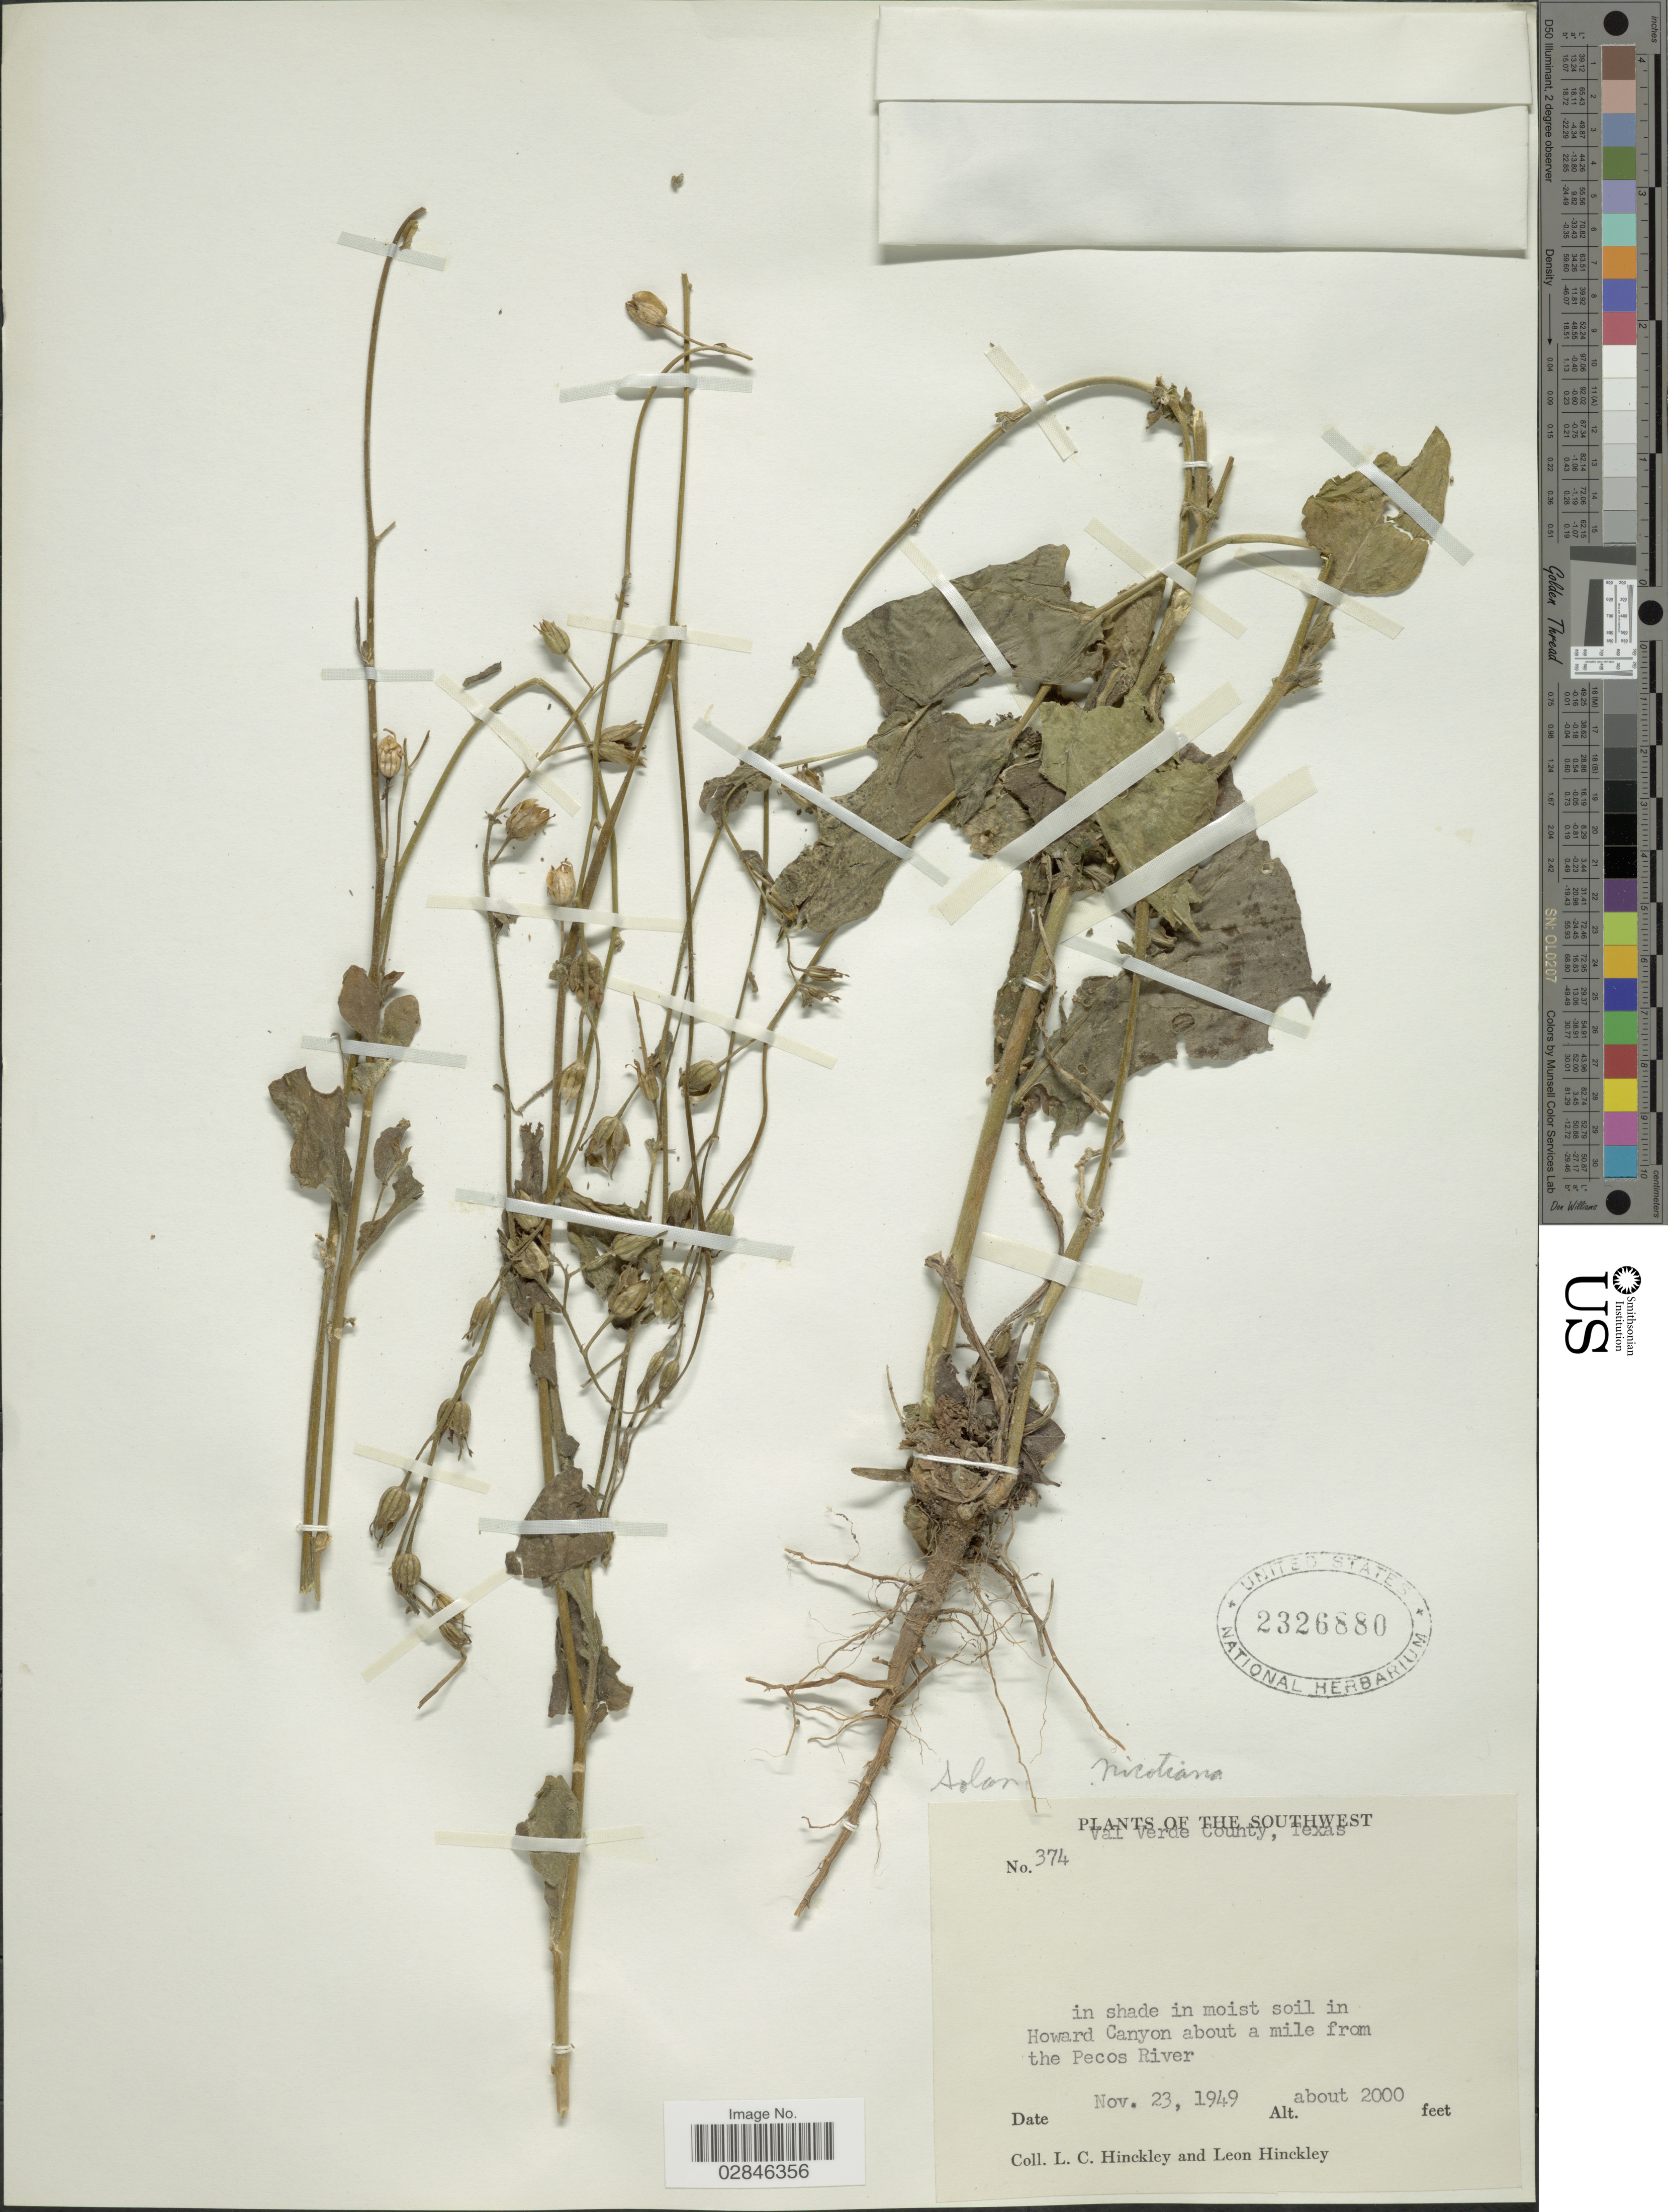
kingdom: Plantae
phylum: Tracheophyta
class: Magnoliopsida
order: Solanales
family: Solanaceae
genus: Nicotiana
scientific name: Nicotiana sp.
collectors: L. Hinckley & L. Hinckley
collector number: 374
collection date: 1949-11-23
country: United States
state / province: Texas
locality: The Southwest, Val Verde County, in Howard Canyon about a mile from the Pecos River.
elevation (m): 610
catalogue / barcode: US 2326880